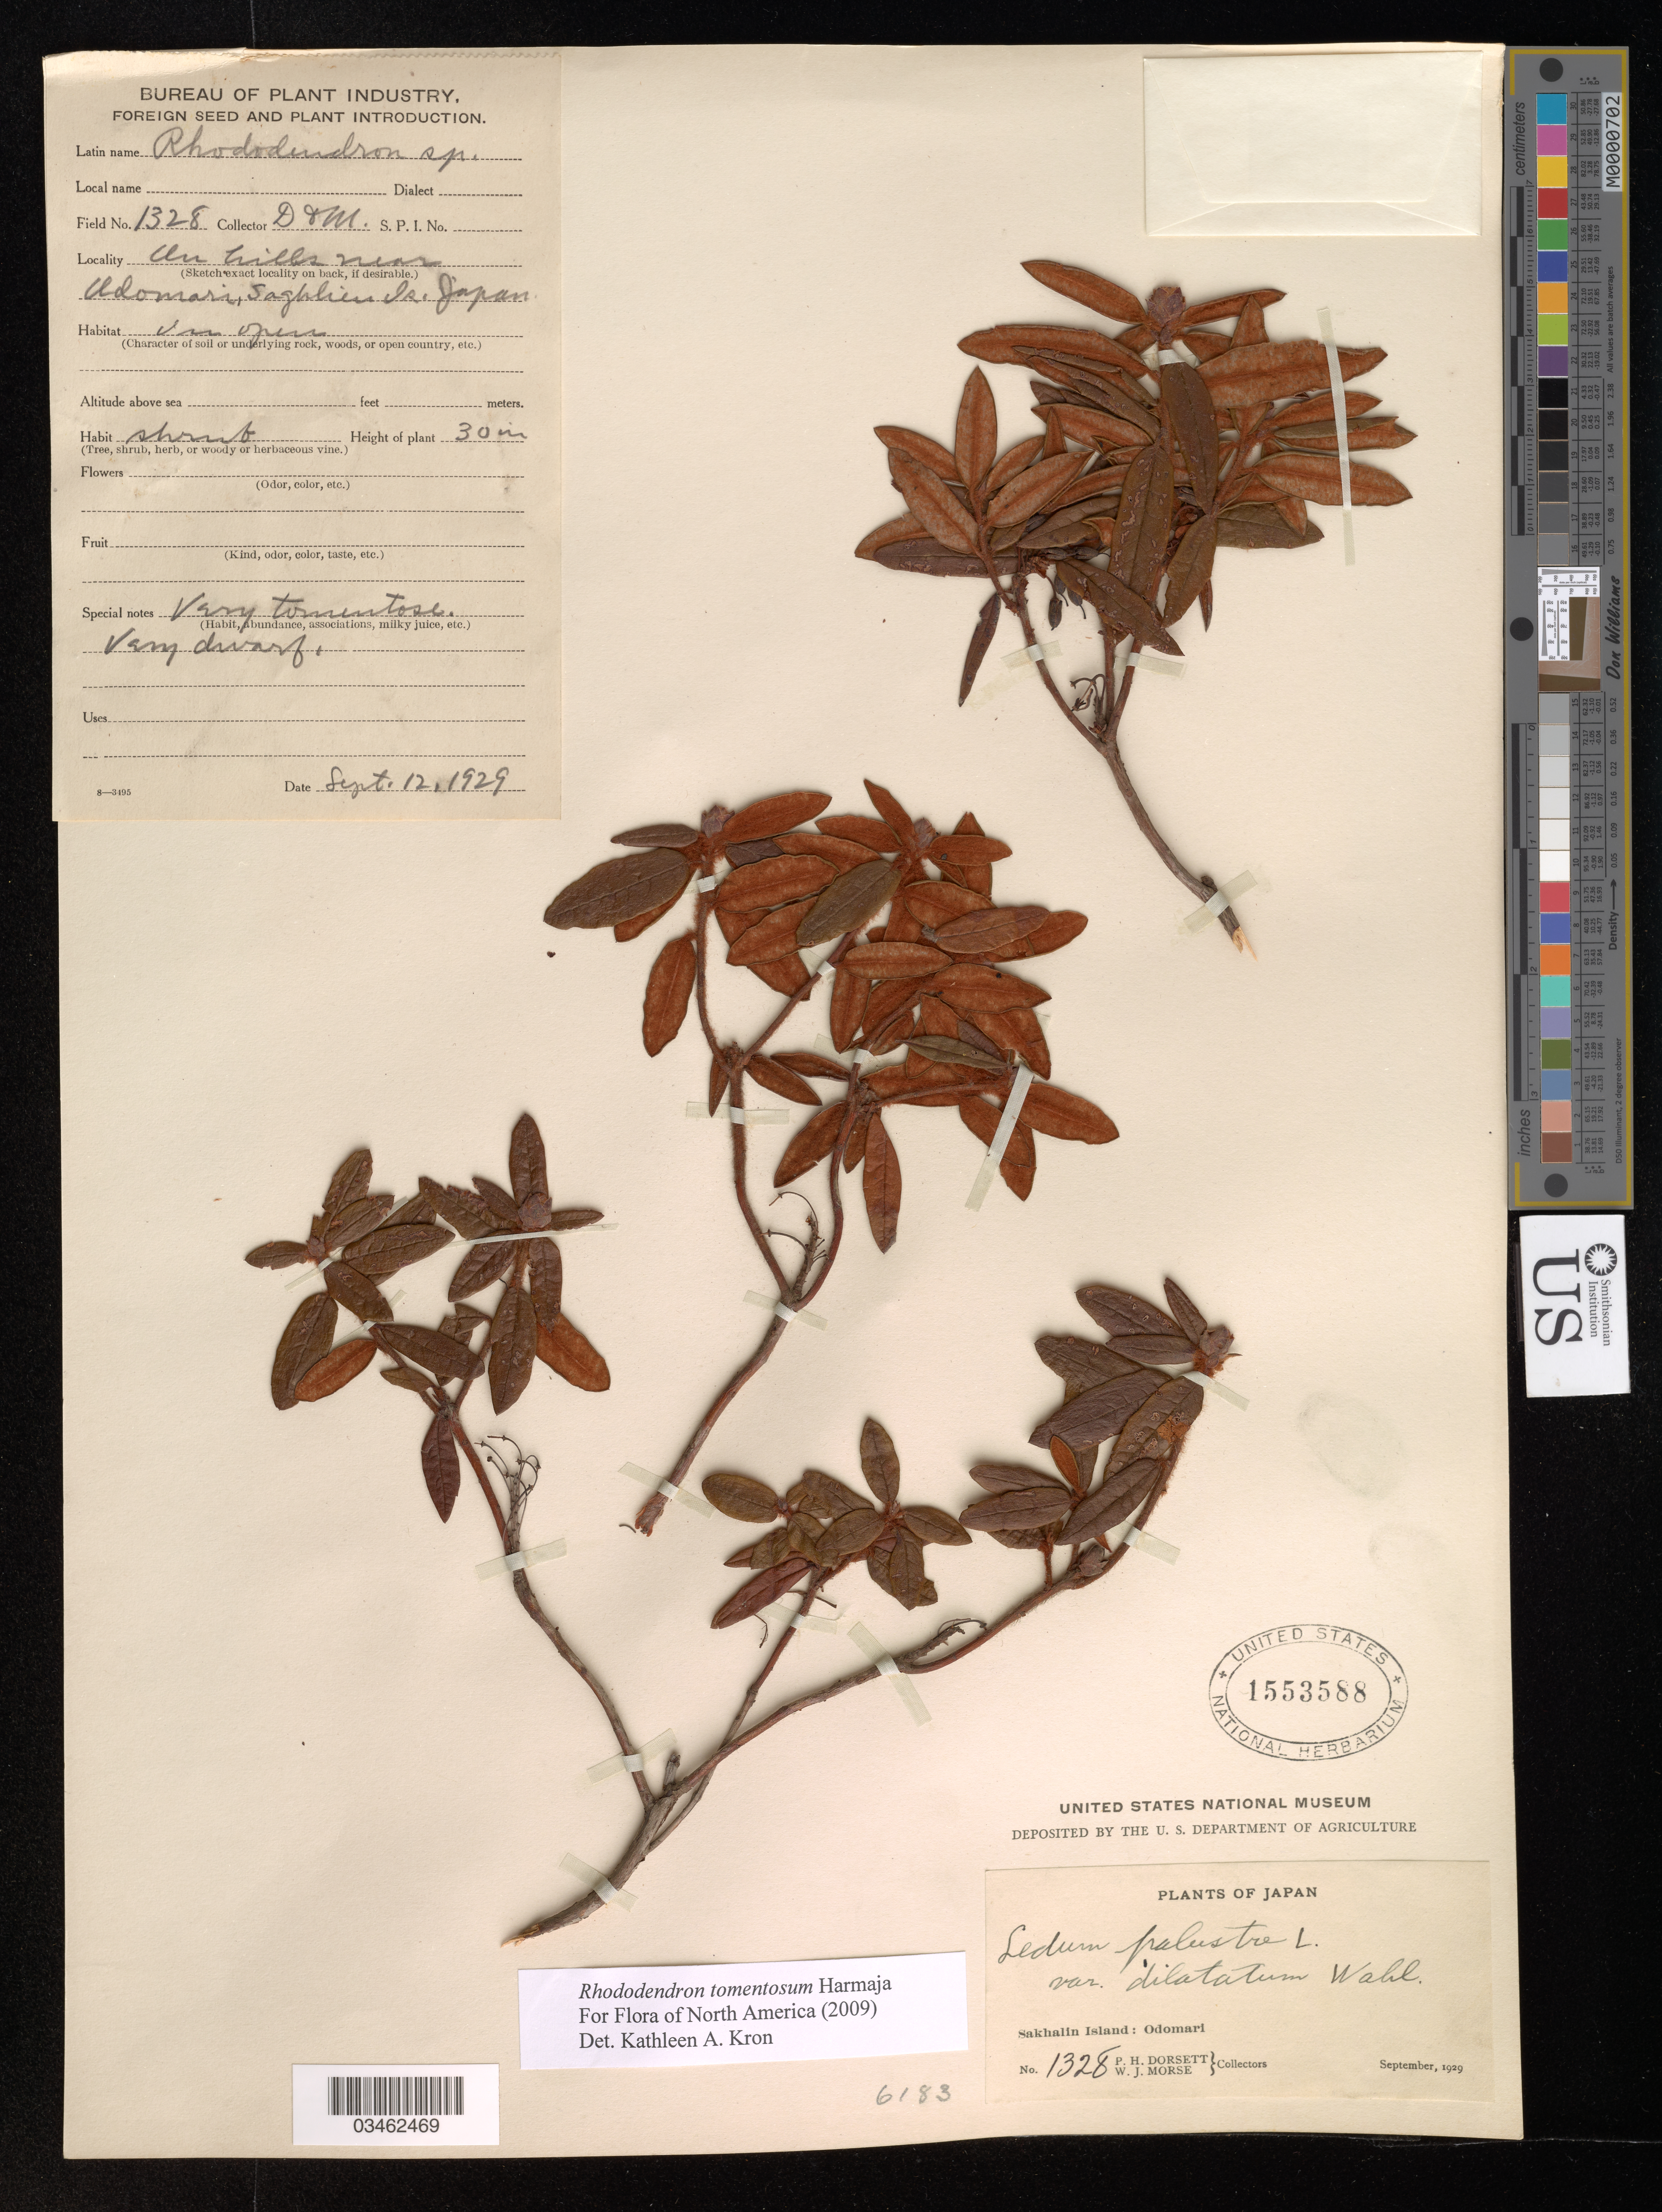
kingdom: Plantae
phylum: Tracheophyta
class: Magnoliopsida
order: Ericales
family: Ericaceae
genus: Rhododendron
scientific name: Rhododendron tomentosum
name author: Harmaja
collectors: P. H. Dorsett & W. J. Morse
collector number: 1328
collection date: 1929-09-12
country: Japan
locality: On hills near Odomari, Saghlien Is.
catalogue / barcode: US 1553588